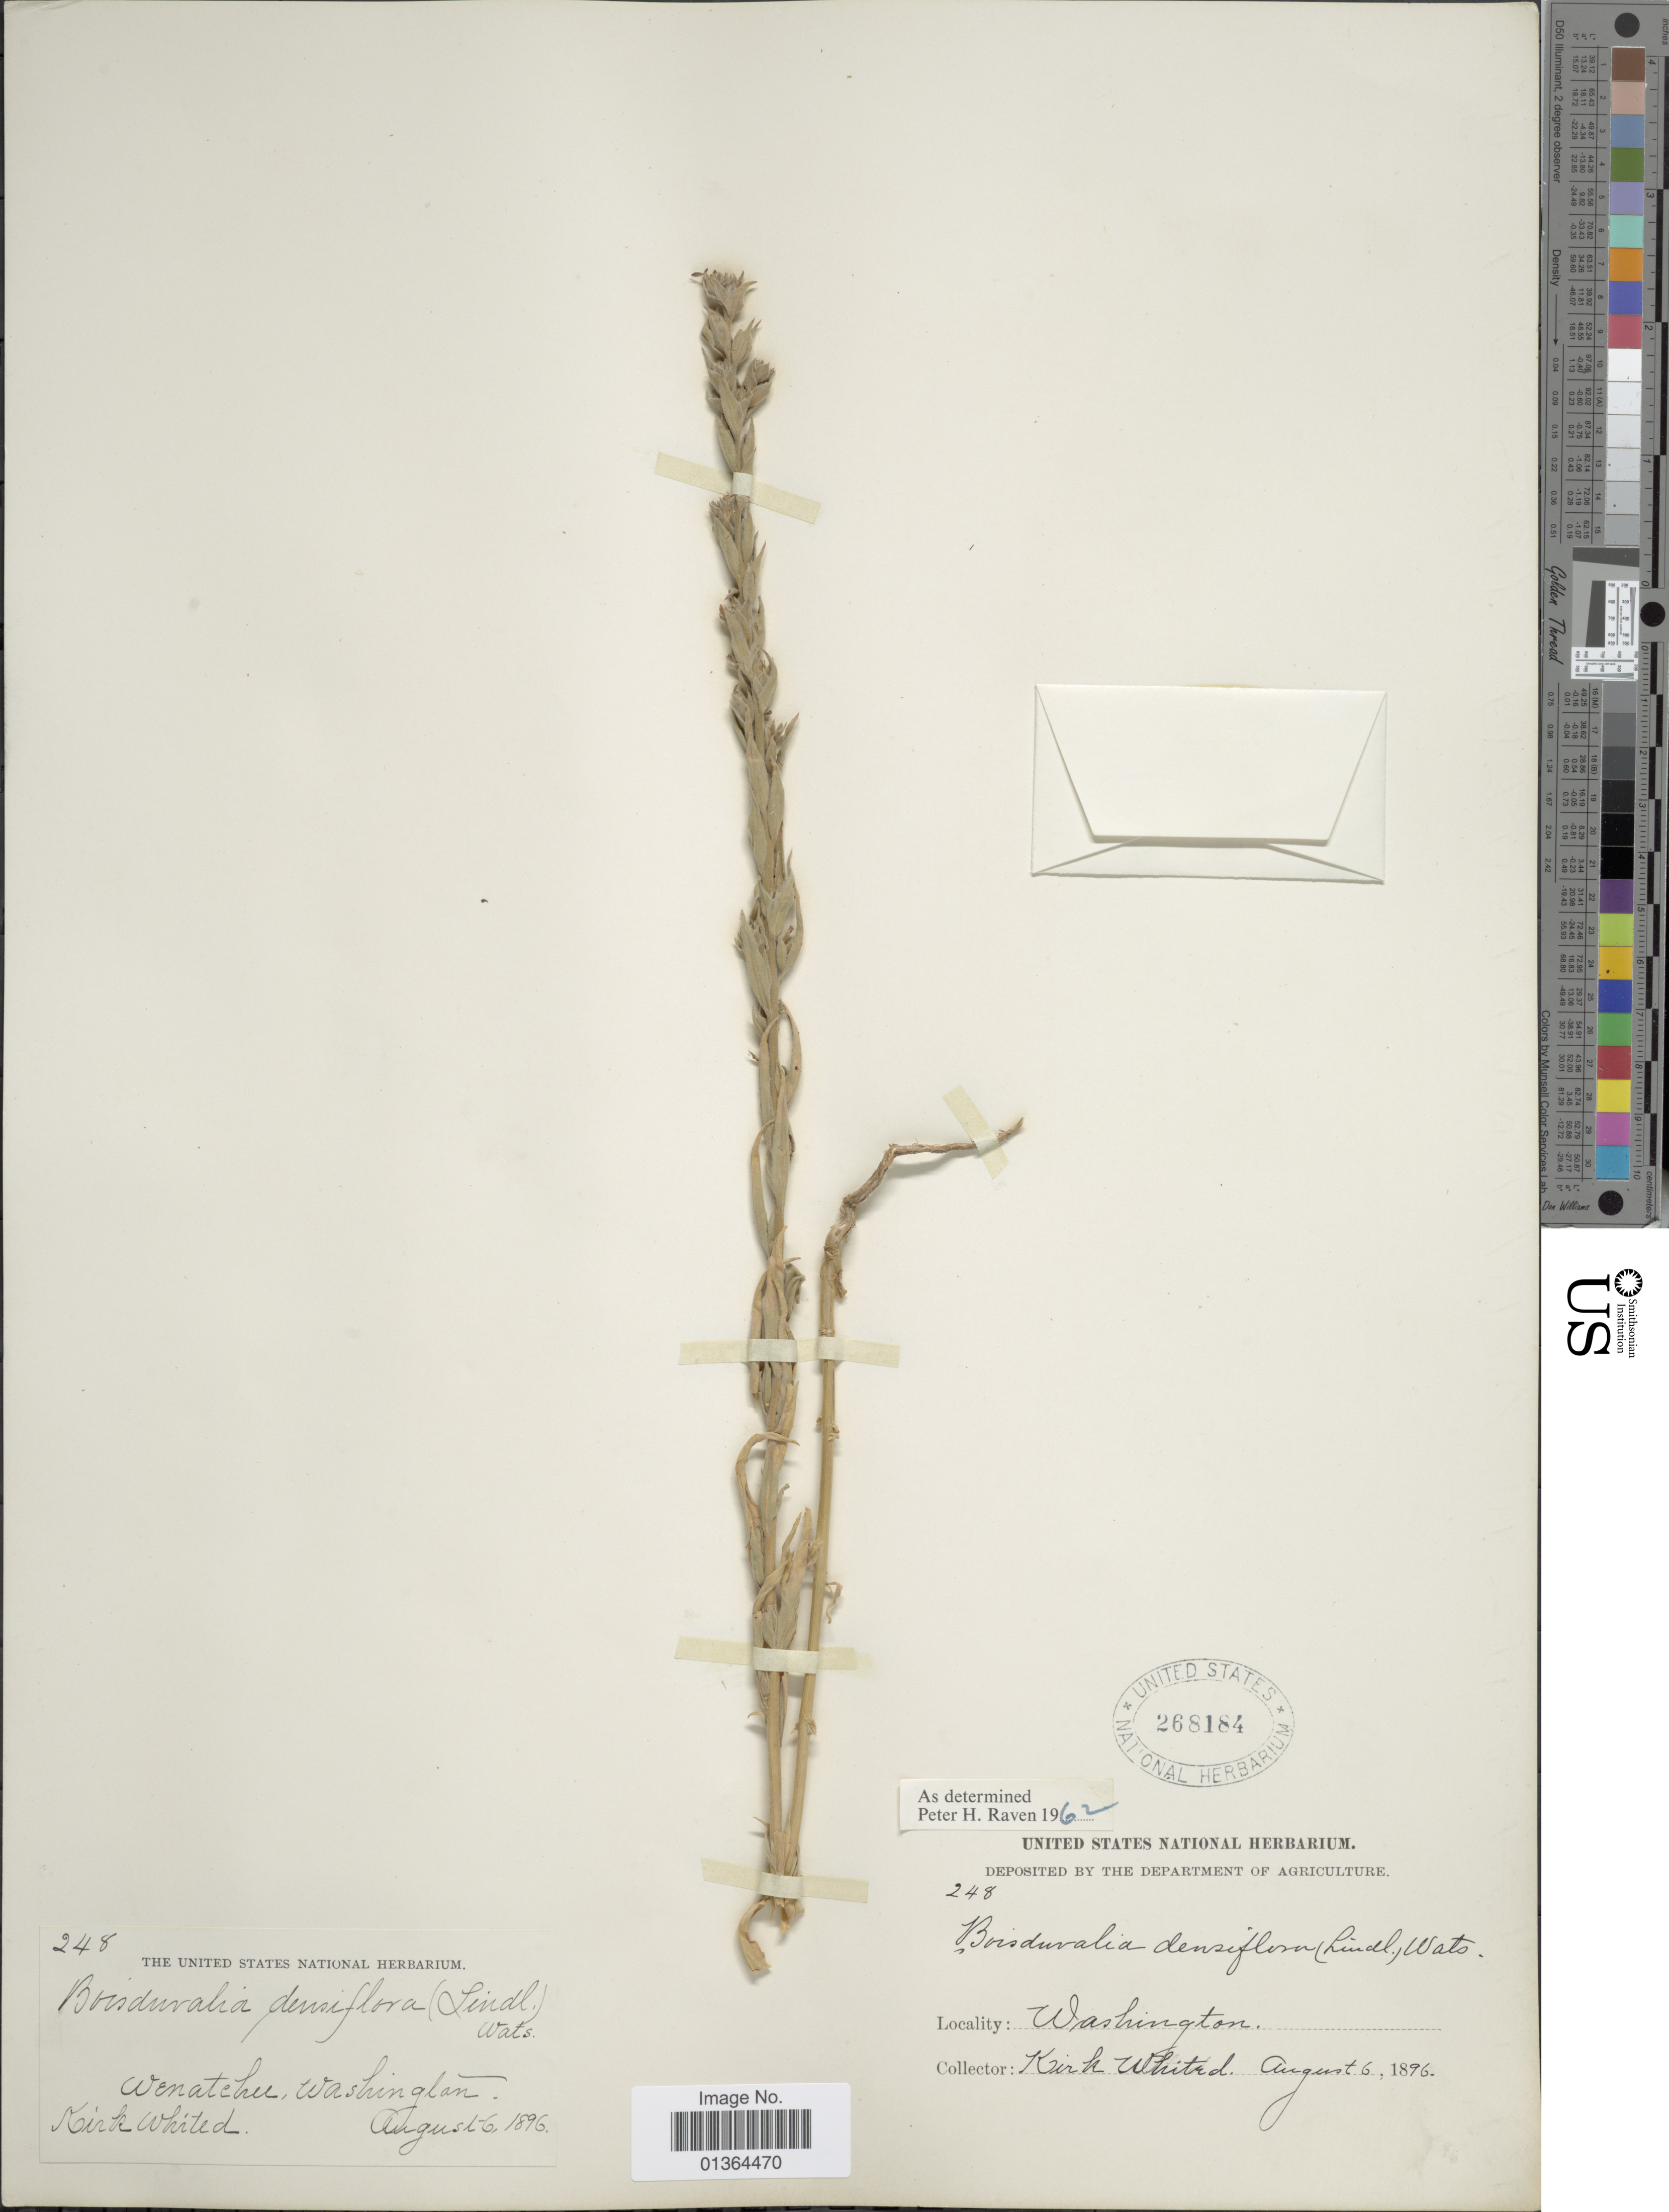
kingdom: Plantae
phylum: Tracheophyta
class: Magnoliopsida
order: Myrtales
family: Onagraceae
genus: Epilobium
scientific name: Epilobium densiflorum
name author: (Lindl.) Hoch & P.H. Raven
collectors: K. Whited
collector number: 248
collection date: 1896-08-06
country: United States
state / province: Washington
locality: Wenatchu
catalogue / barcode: US 268184